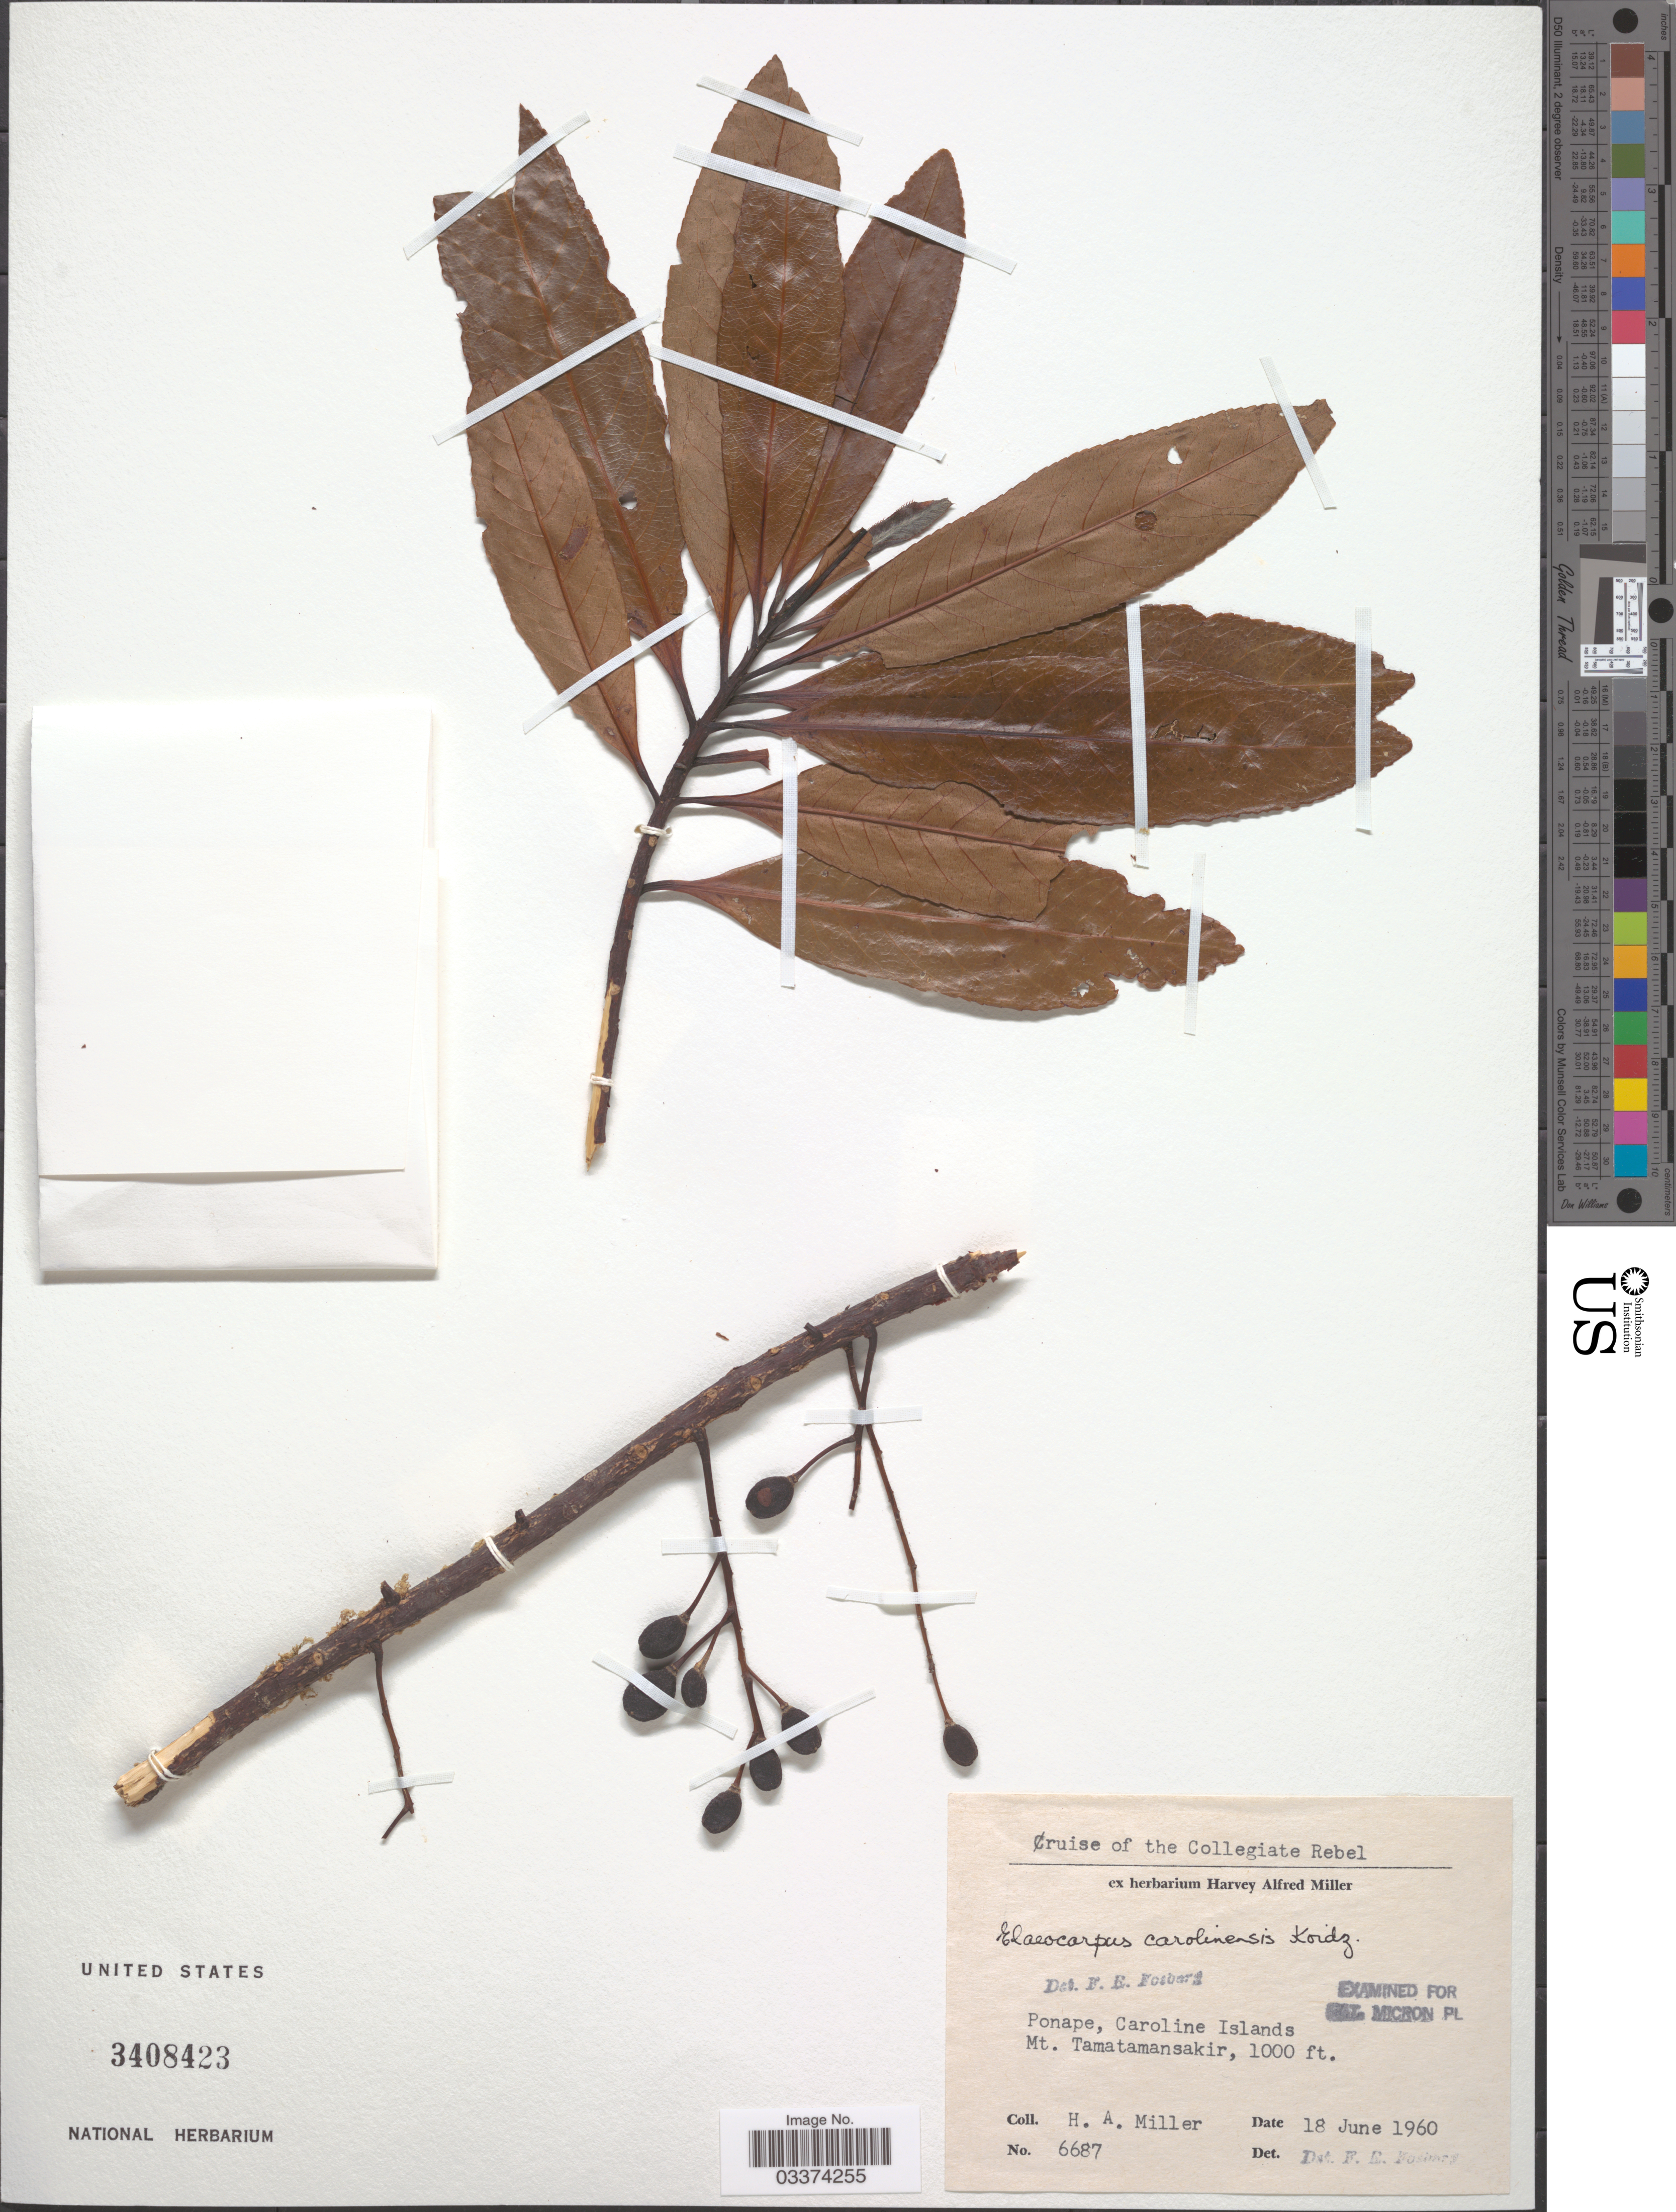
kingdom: Plantae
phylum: Tracheophyta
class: Magnoliopsida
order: Oxalidales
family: Elaeocarpaceae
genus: Elaeocarpus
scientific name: Elaeocarpus carolinensis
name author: Koidz.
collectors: H. A. Miller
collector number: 6687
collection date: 1960-06-18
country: Micronesia, Federated States of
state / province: Pohnpei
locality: Ponape, Caroline Islands. Mt. Tamatamansakir.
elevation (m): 305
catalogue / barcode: US 3408423